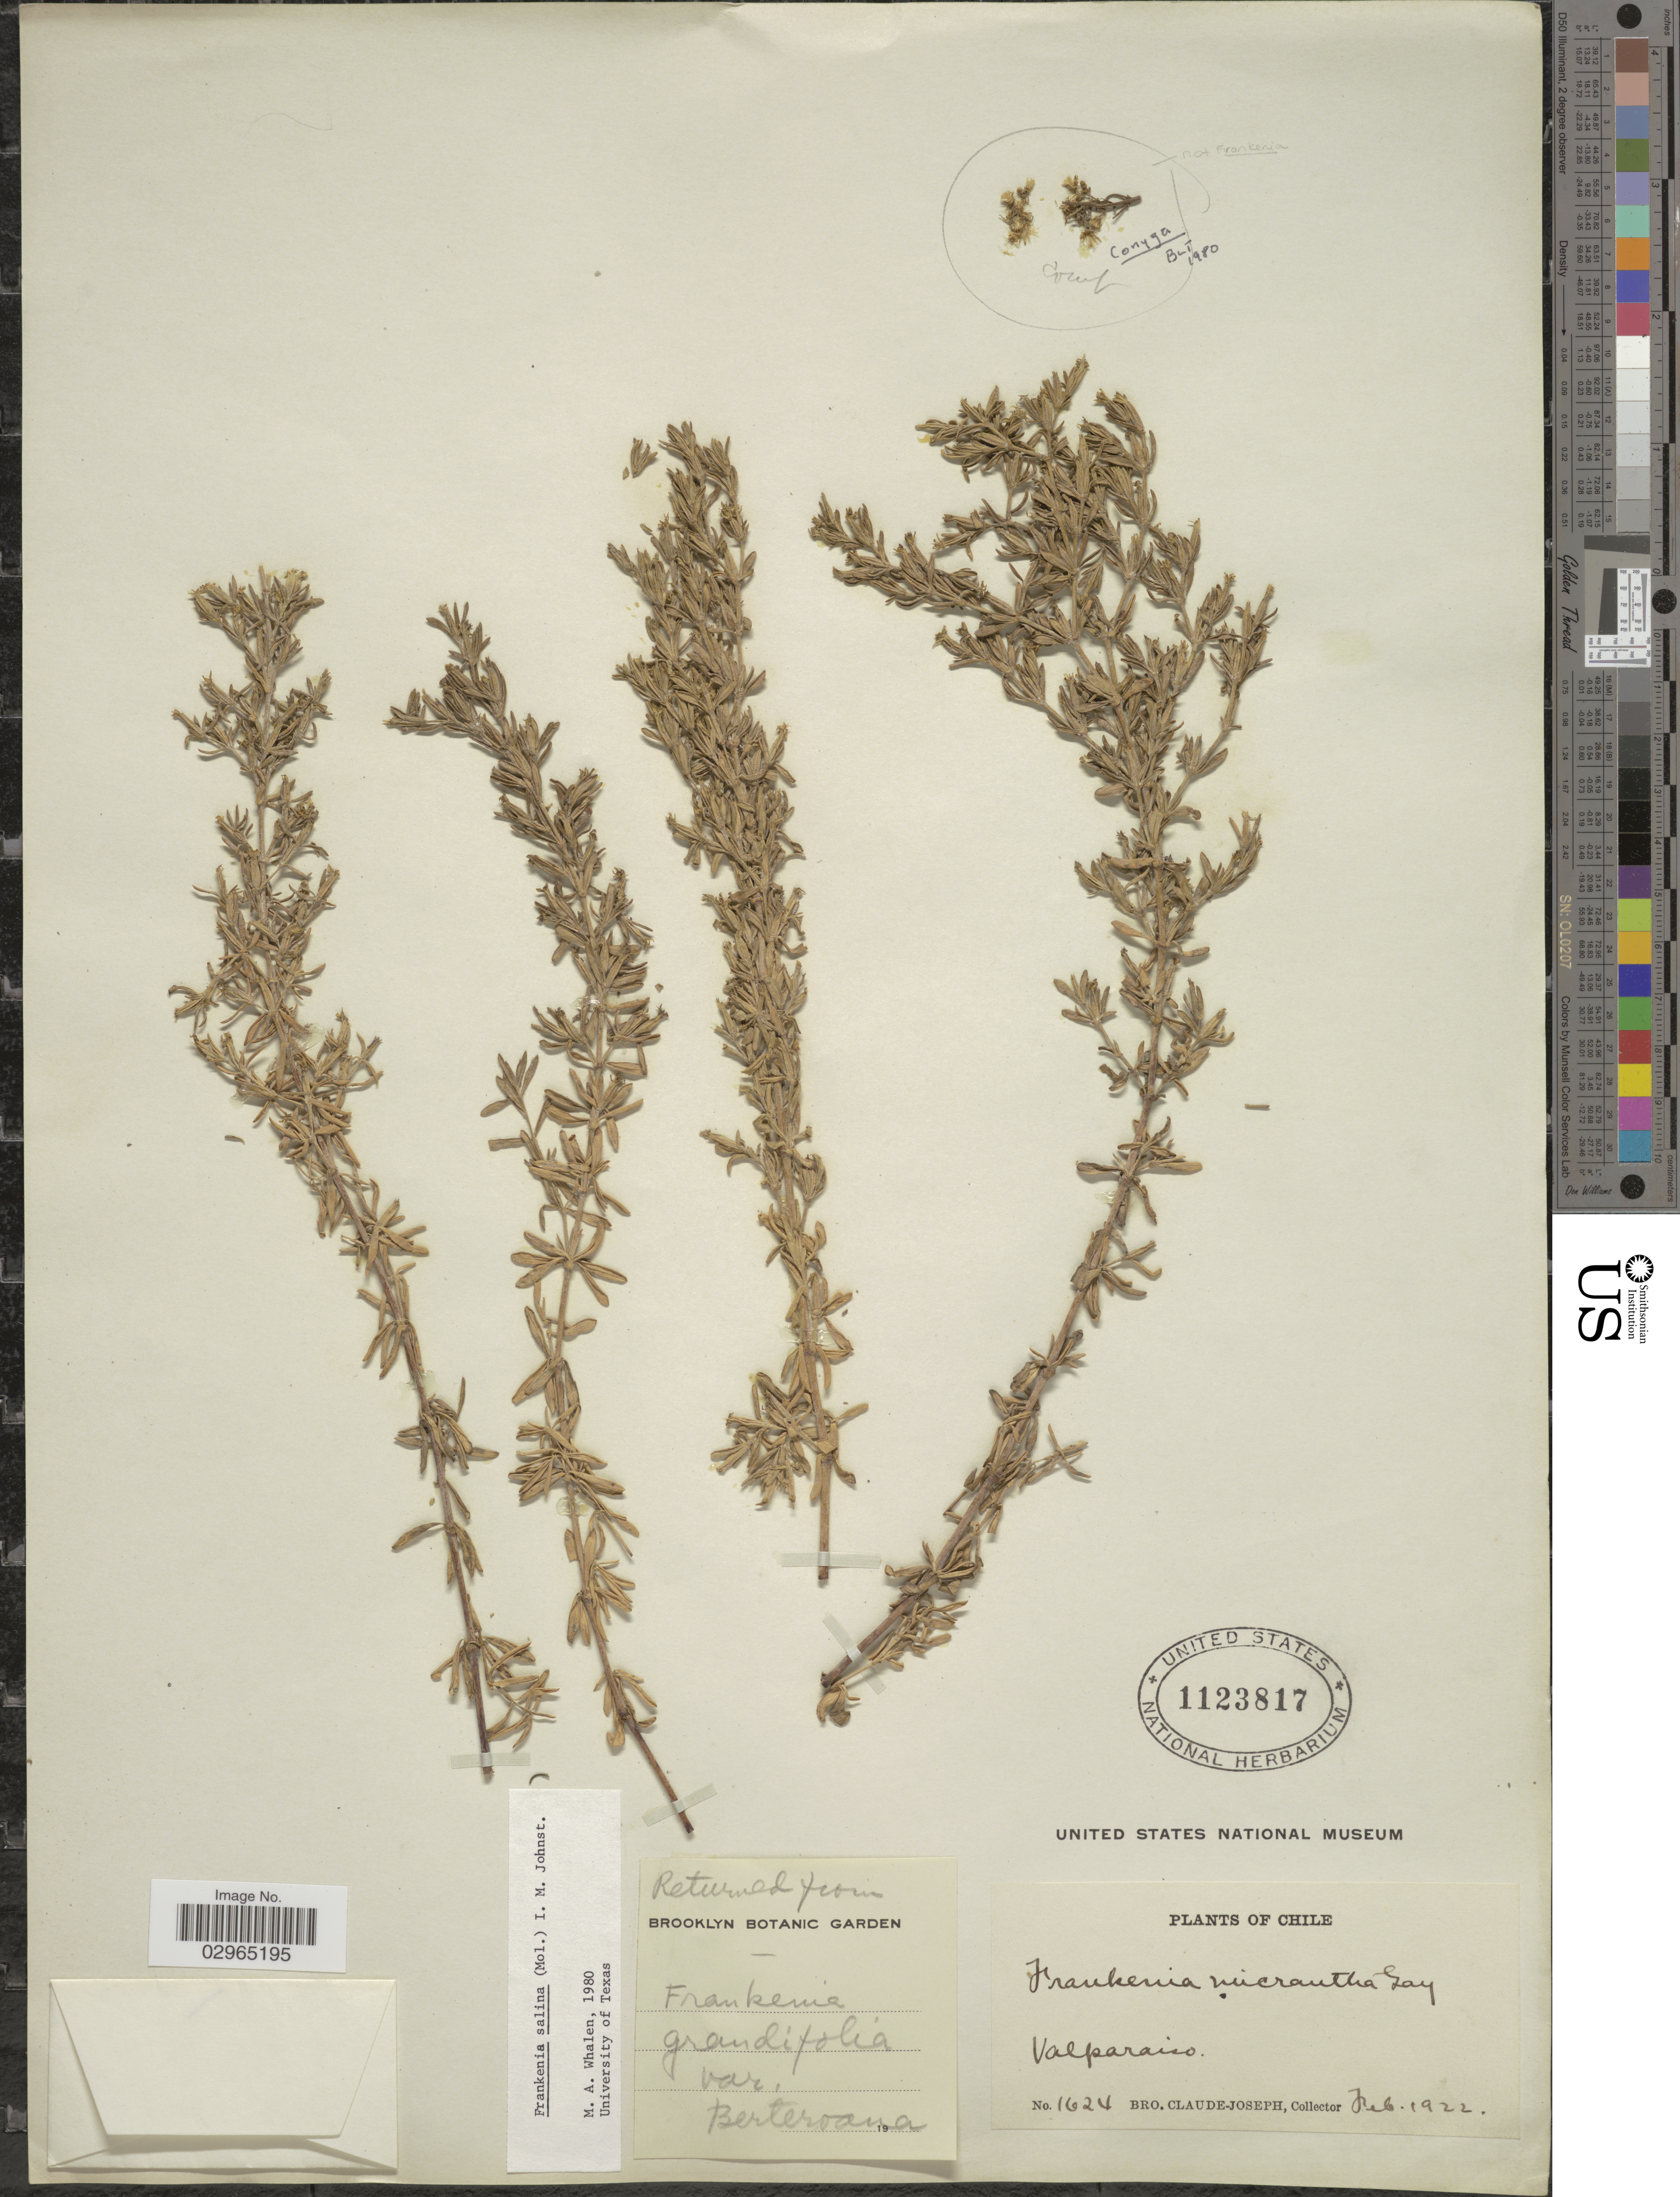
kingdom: Plantae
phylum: Tracheophyta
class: Magnoliopsida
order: Caryophyllales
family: Frankeniaceae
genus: Frankenia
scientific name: Frankenia salina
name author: (Molina) I.M. Johnst.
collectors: Bro. Claude-Joseph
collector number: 1624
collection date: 1922-02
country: Chile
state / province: Valparaíso (V)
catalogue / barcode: US 1123817